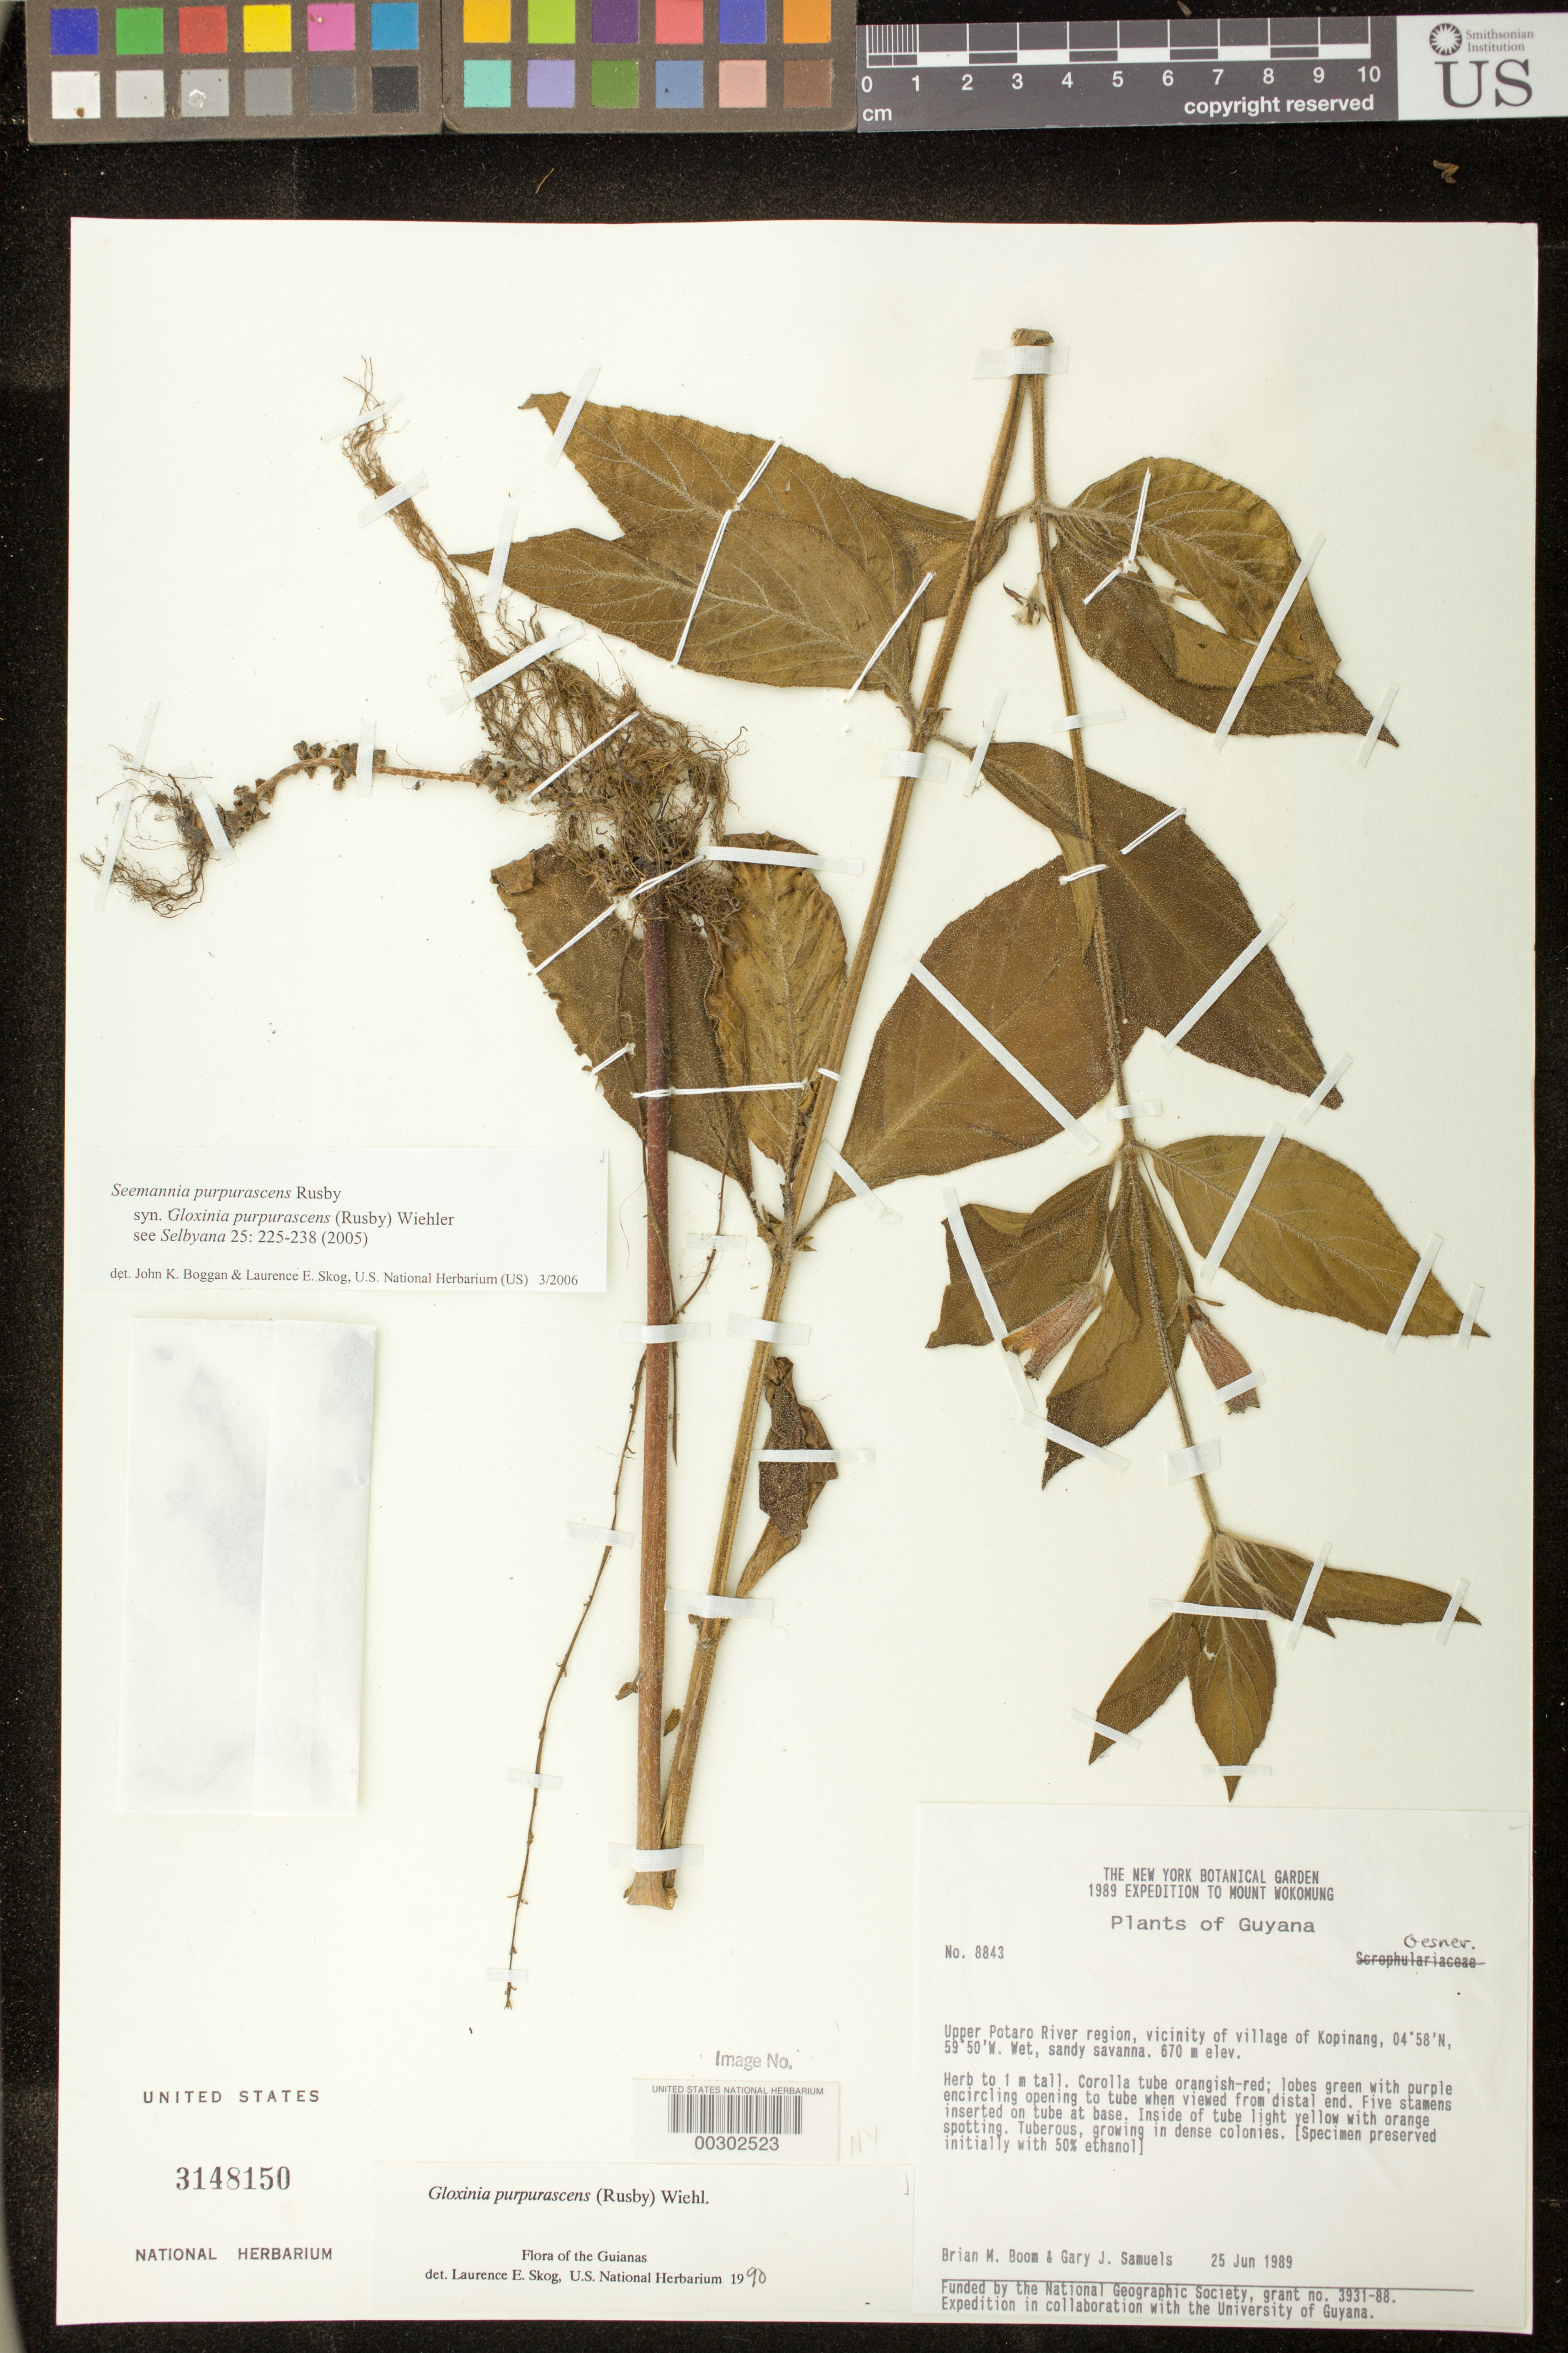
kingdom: Plantae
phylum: Tracheophyta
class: Magnoliopsida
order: Lamiales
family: Gesneriaceae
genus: Seemannia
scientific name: Seemannia purpurascens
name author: Rusby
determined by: Boggan, J. K.; Skog, L. E.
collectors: B. M. Boom & G. Samuels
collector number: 8843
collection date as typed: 25 Jun 1989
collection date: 1989-06-25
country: Guyana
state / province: Potaro-Siparuni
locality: Upper Potaro River region, vicinity of village of Kopinang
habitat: Wet, sandy savanna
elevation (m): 670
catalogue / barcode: US 3148150